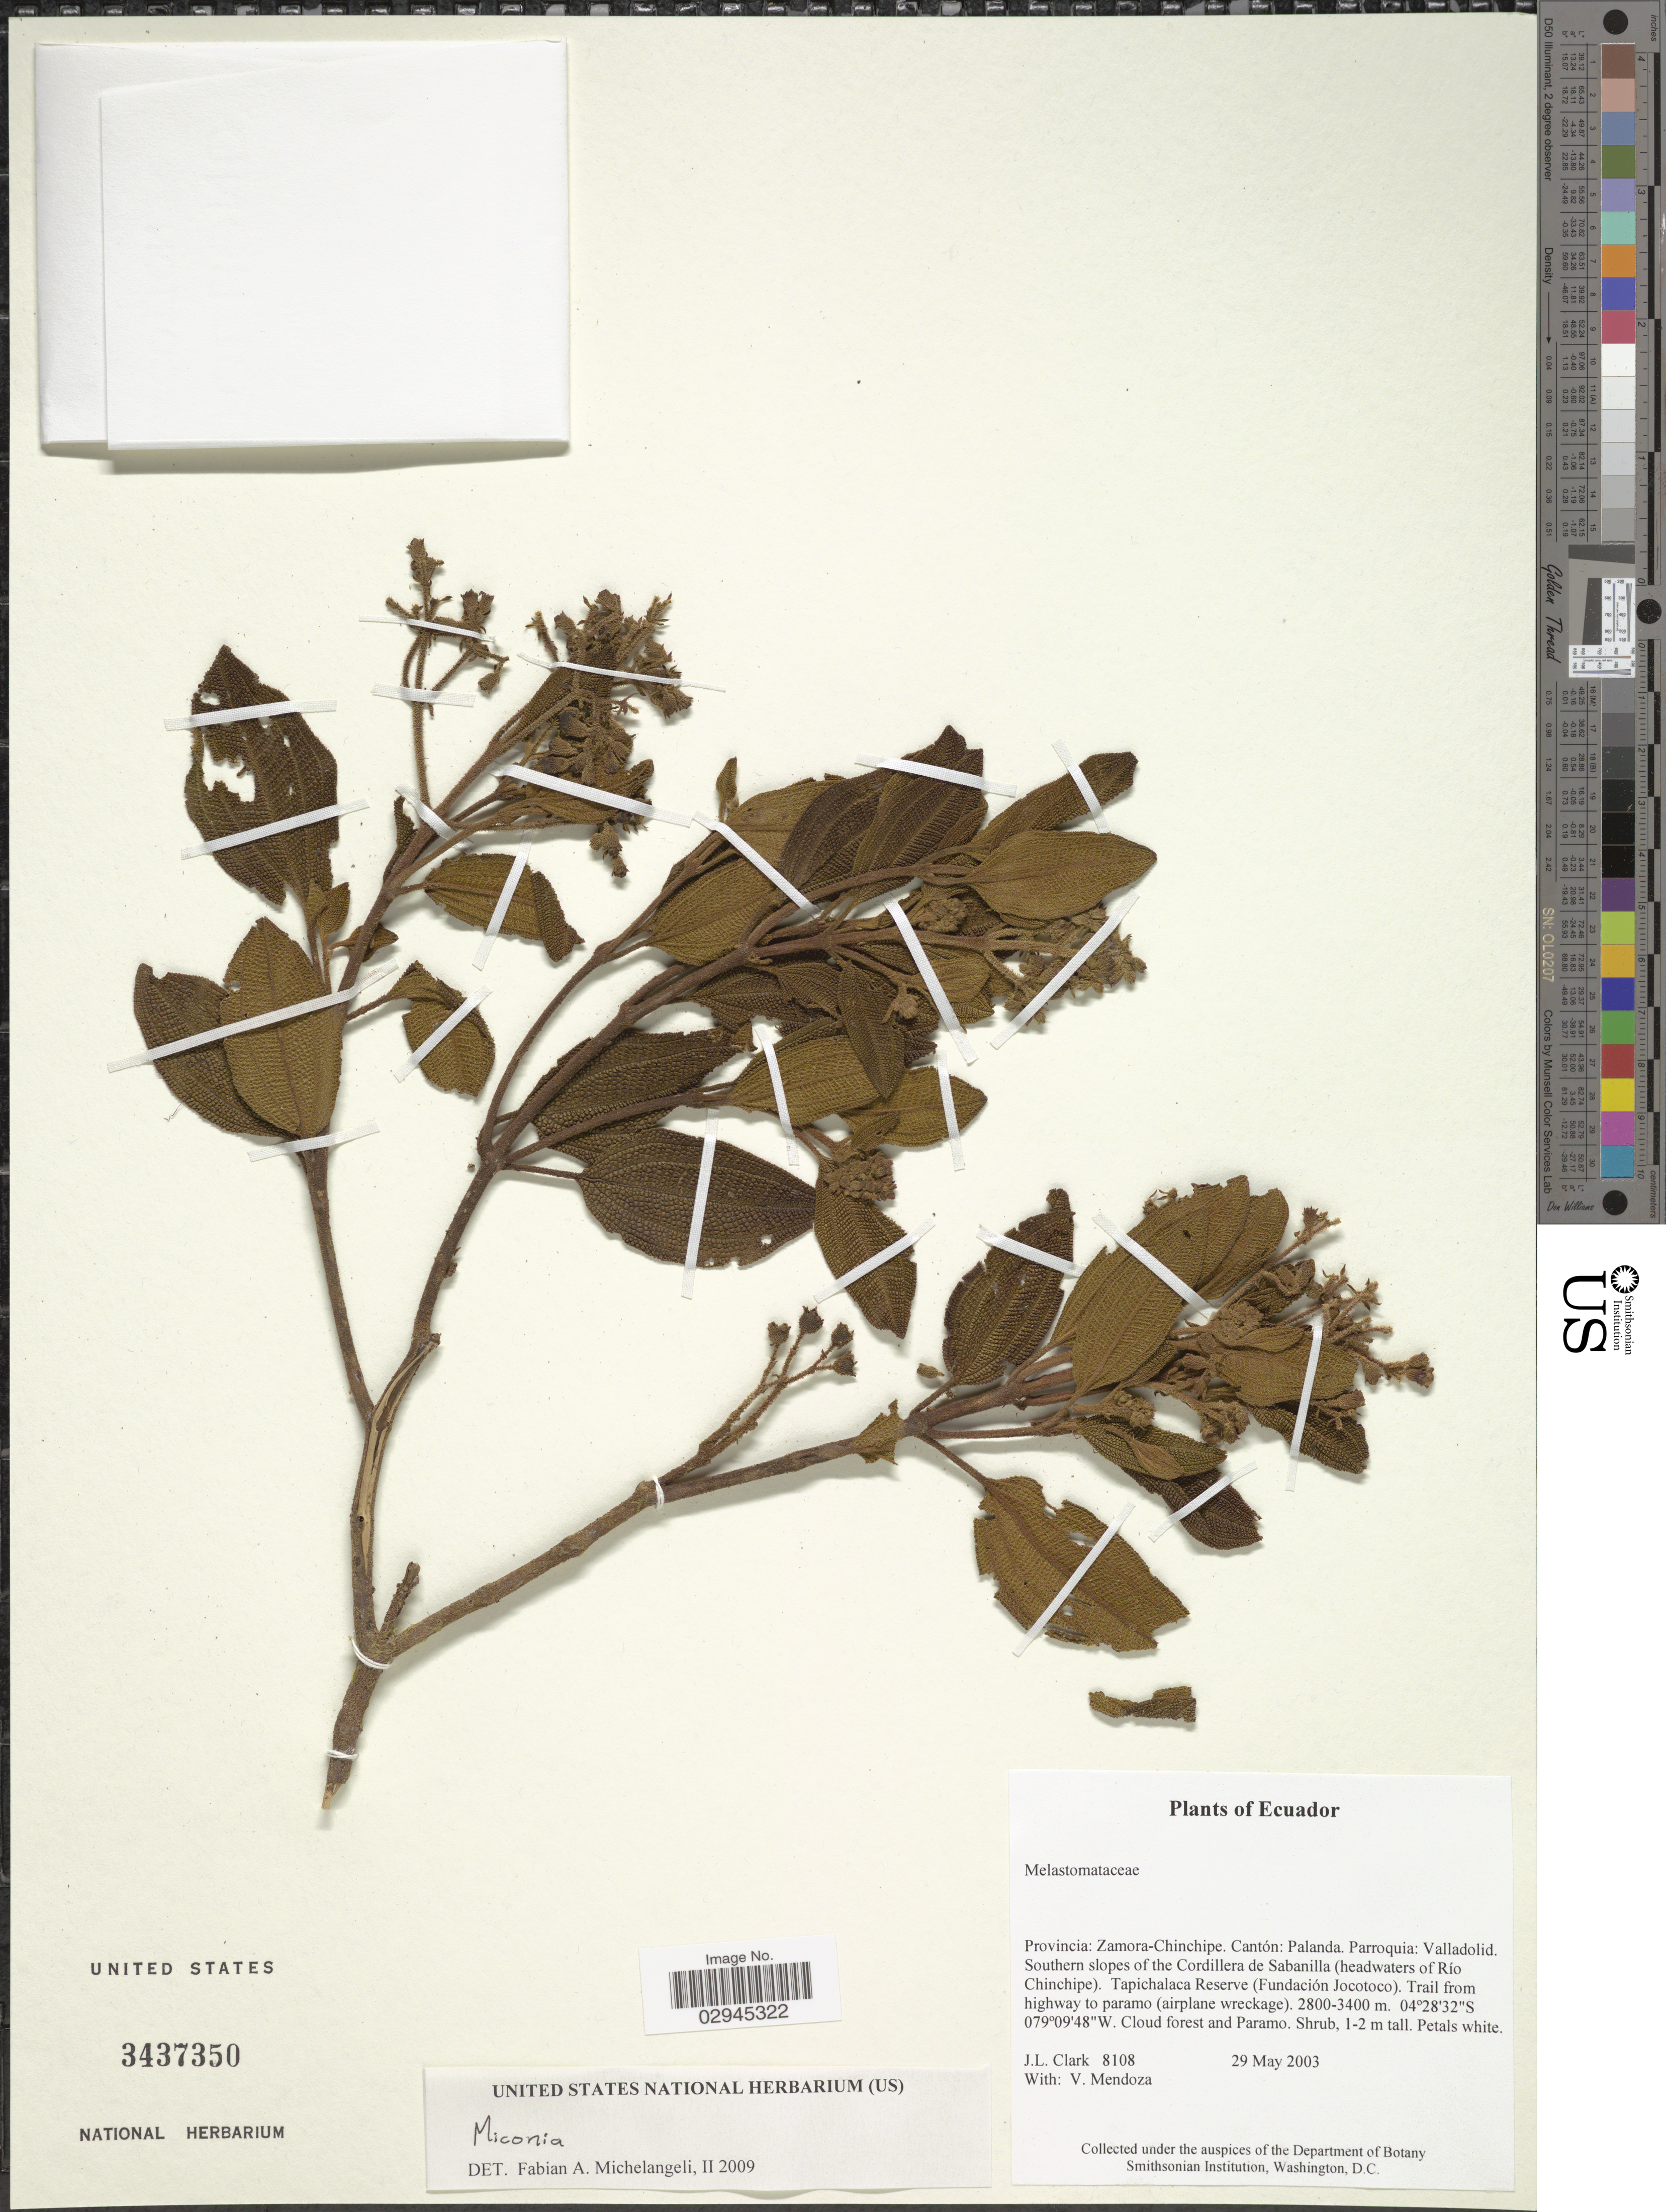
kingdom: Plantae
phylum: Tracheophyta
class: Magnoliopsida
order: Myrtales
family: Melastomataceae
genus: Miconia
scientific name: Miconia sp.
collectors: J. L. Clark & V. Mendoza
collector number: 8108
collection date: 2003-05-29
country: Ecuador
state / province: Zamora-Chinchipe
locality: Cantón: Palanda. Parroquia. Valladolid. Southern slopes of the Cordillera de Sabanilla (headwaters of Río Chinchipe). Tapichalaca Reserve (Fundación Jocotoco).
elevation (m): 2800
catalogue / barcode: US 3437350